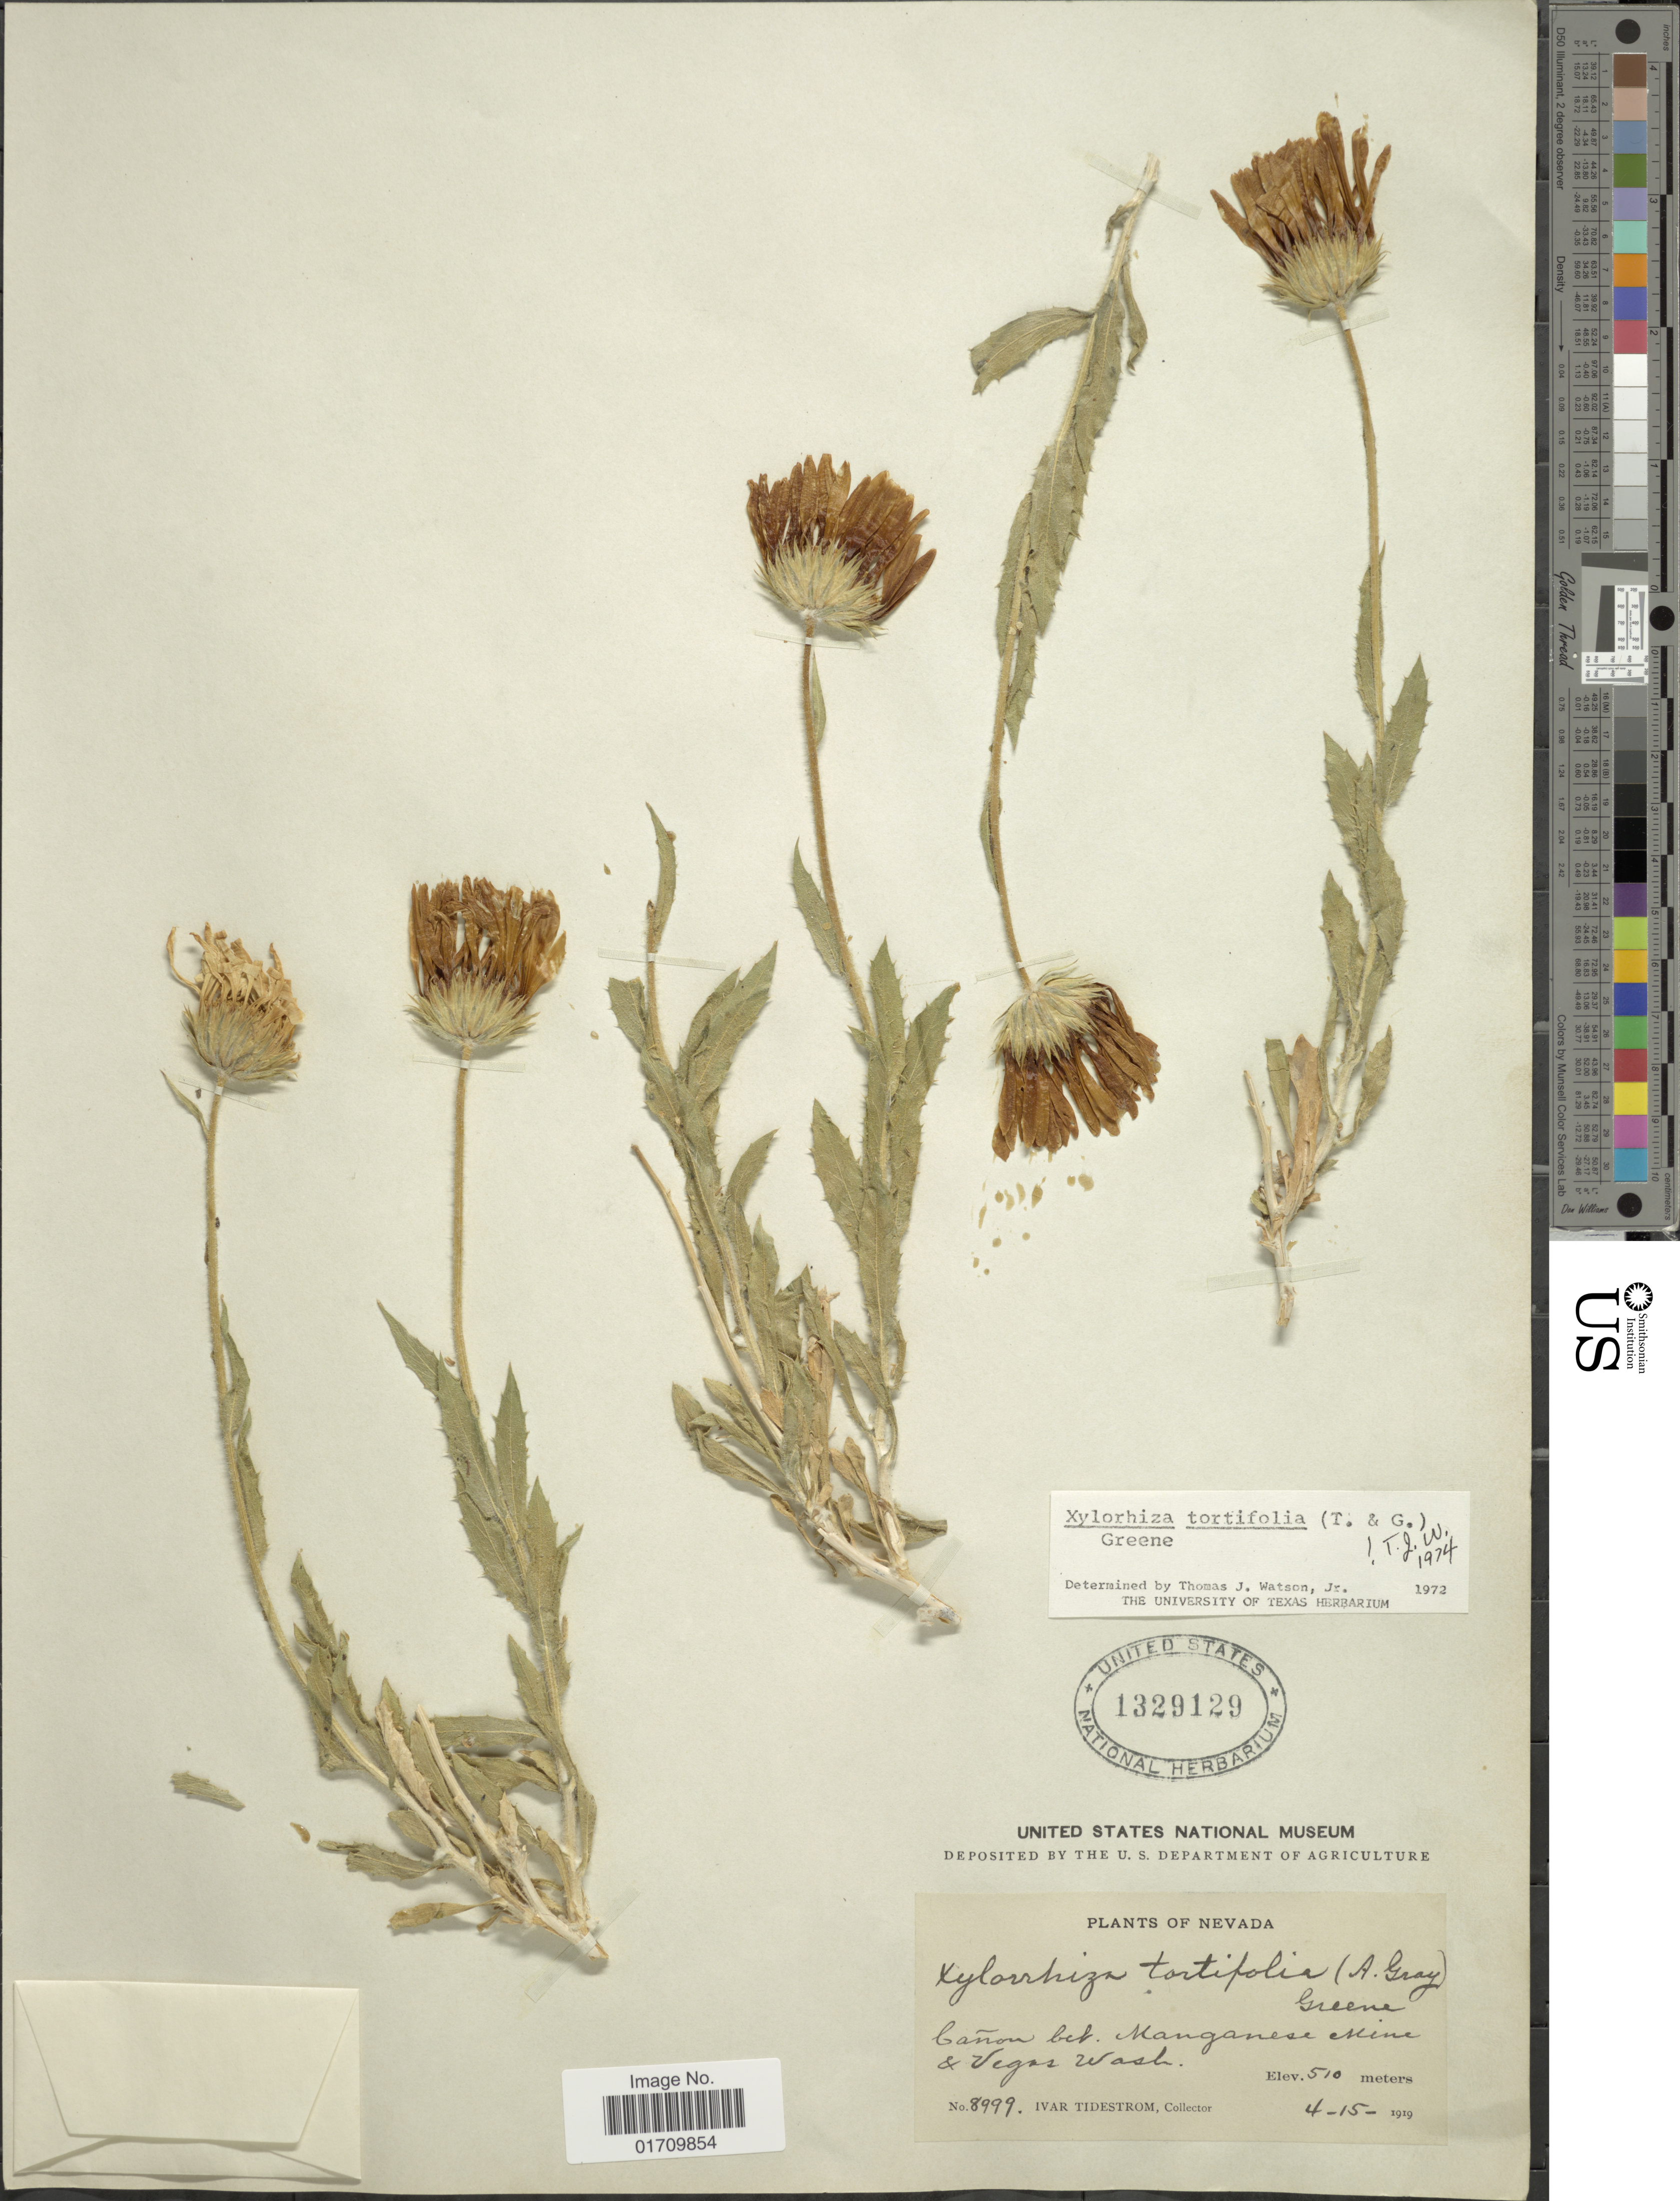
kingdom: Plantae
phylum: Tracheophyta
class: Magnoliopsida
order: Asterales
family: Asteraceae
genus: Xylorhiza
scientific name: Xylorhiza tortifolia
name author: (Torr. & A. Gray) Greene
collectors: I. F. Tidestrom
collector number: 8999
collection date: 1919-04-15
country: United States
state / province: Nevada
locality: Canon bet. Manganese Mine & Vegas Wash.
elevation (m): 510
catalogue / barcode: US 1329129